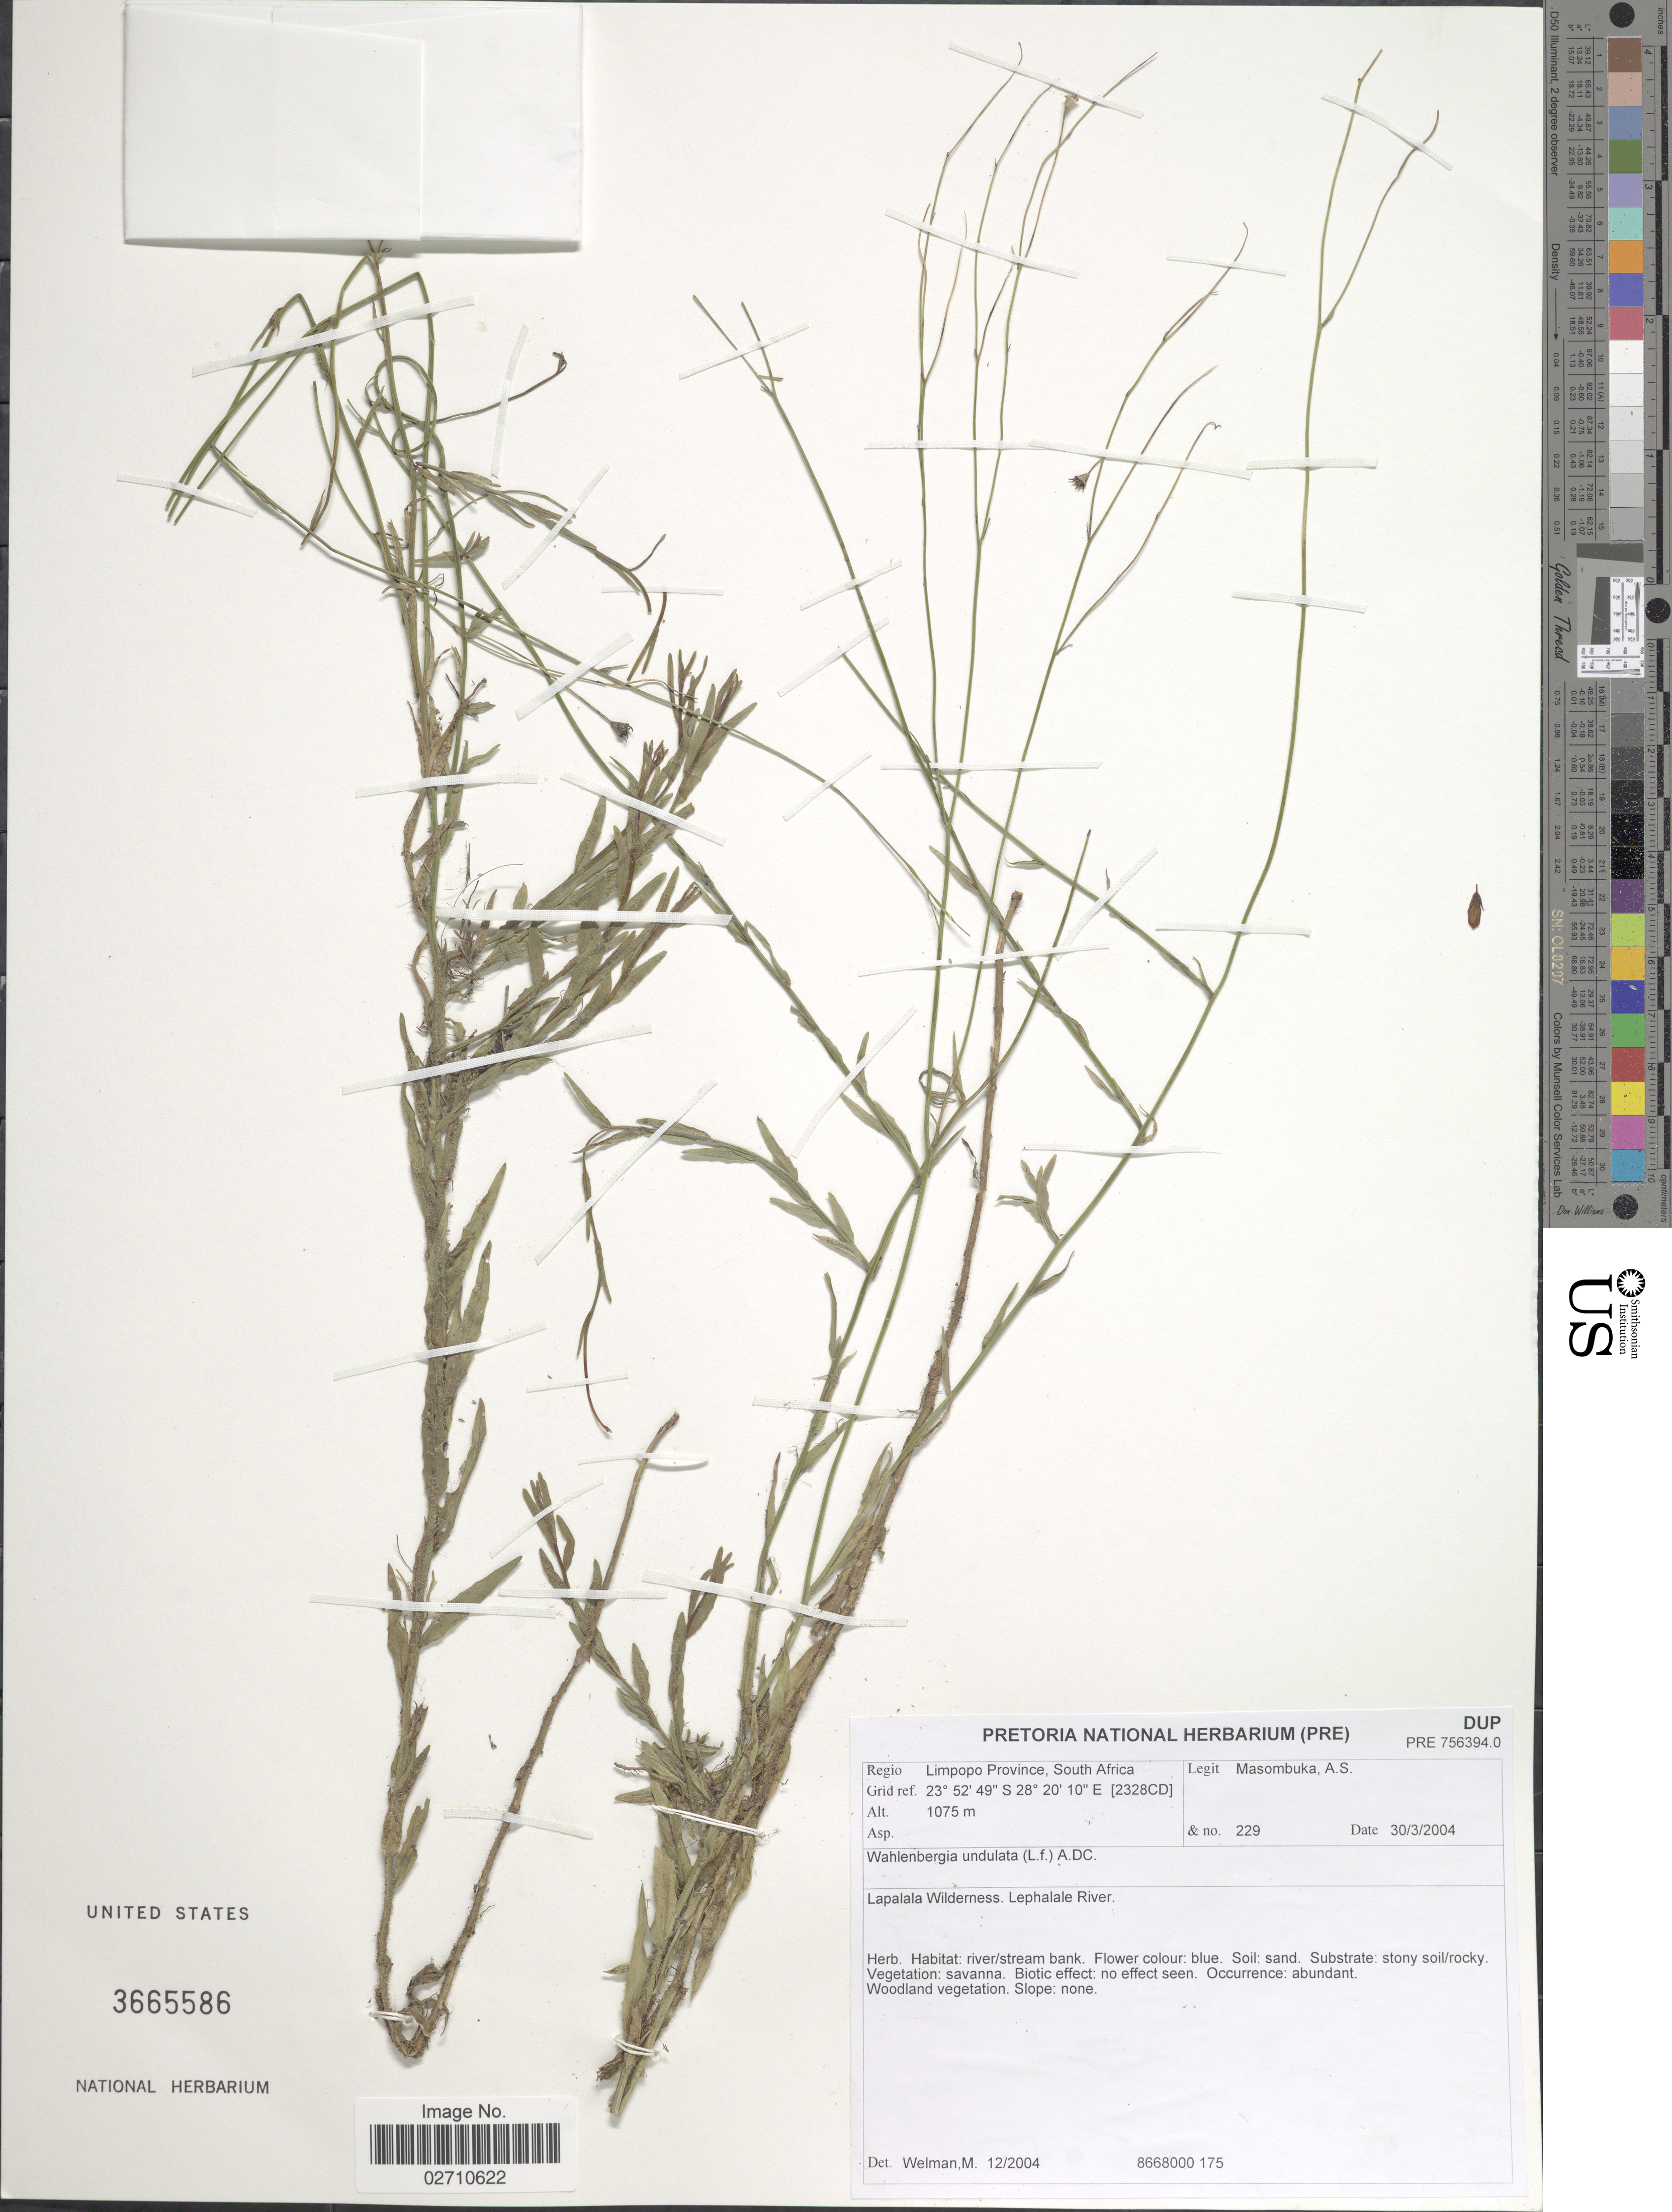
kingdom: Plantae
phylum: Tracheophyta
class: Magnoliopsida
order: Asterales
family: Campanulaceae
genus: Wahlenbergia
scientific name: Wahlenbergia undulata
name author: (L. f.) A. DC.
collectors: A. Masombuka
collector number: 229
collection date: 2004-03-30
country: South Africa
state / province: Limpopo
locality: Lapalala Wilderness, Lephalale River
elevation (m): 1075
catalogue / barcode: US 3665586